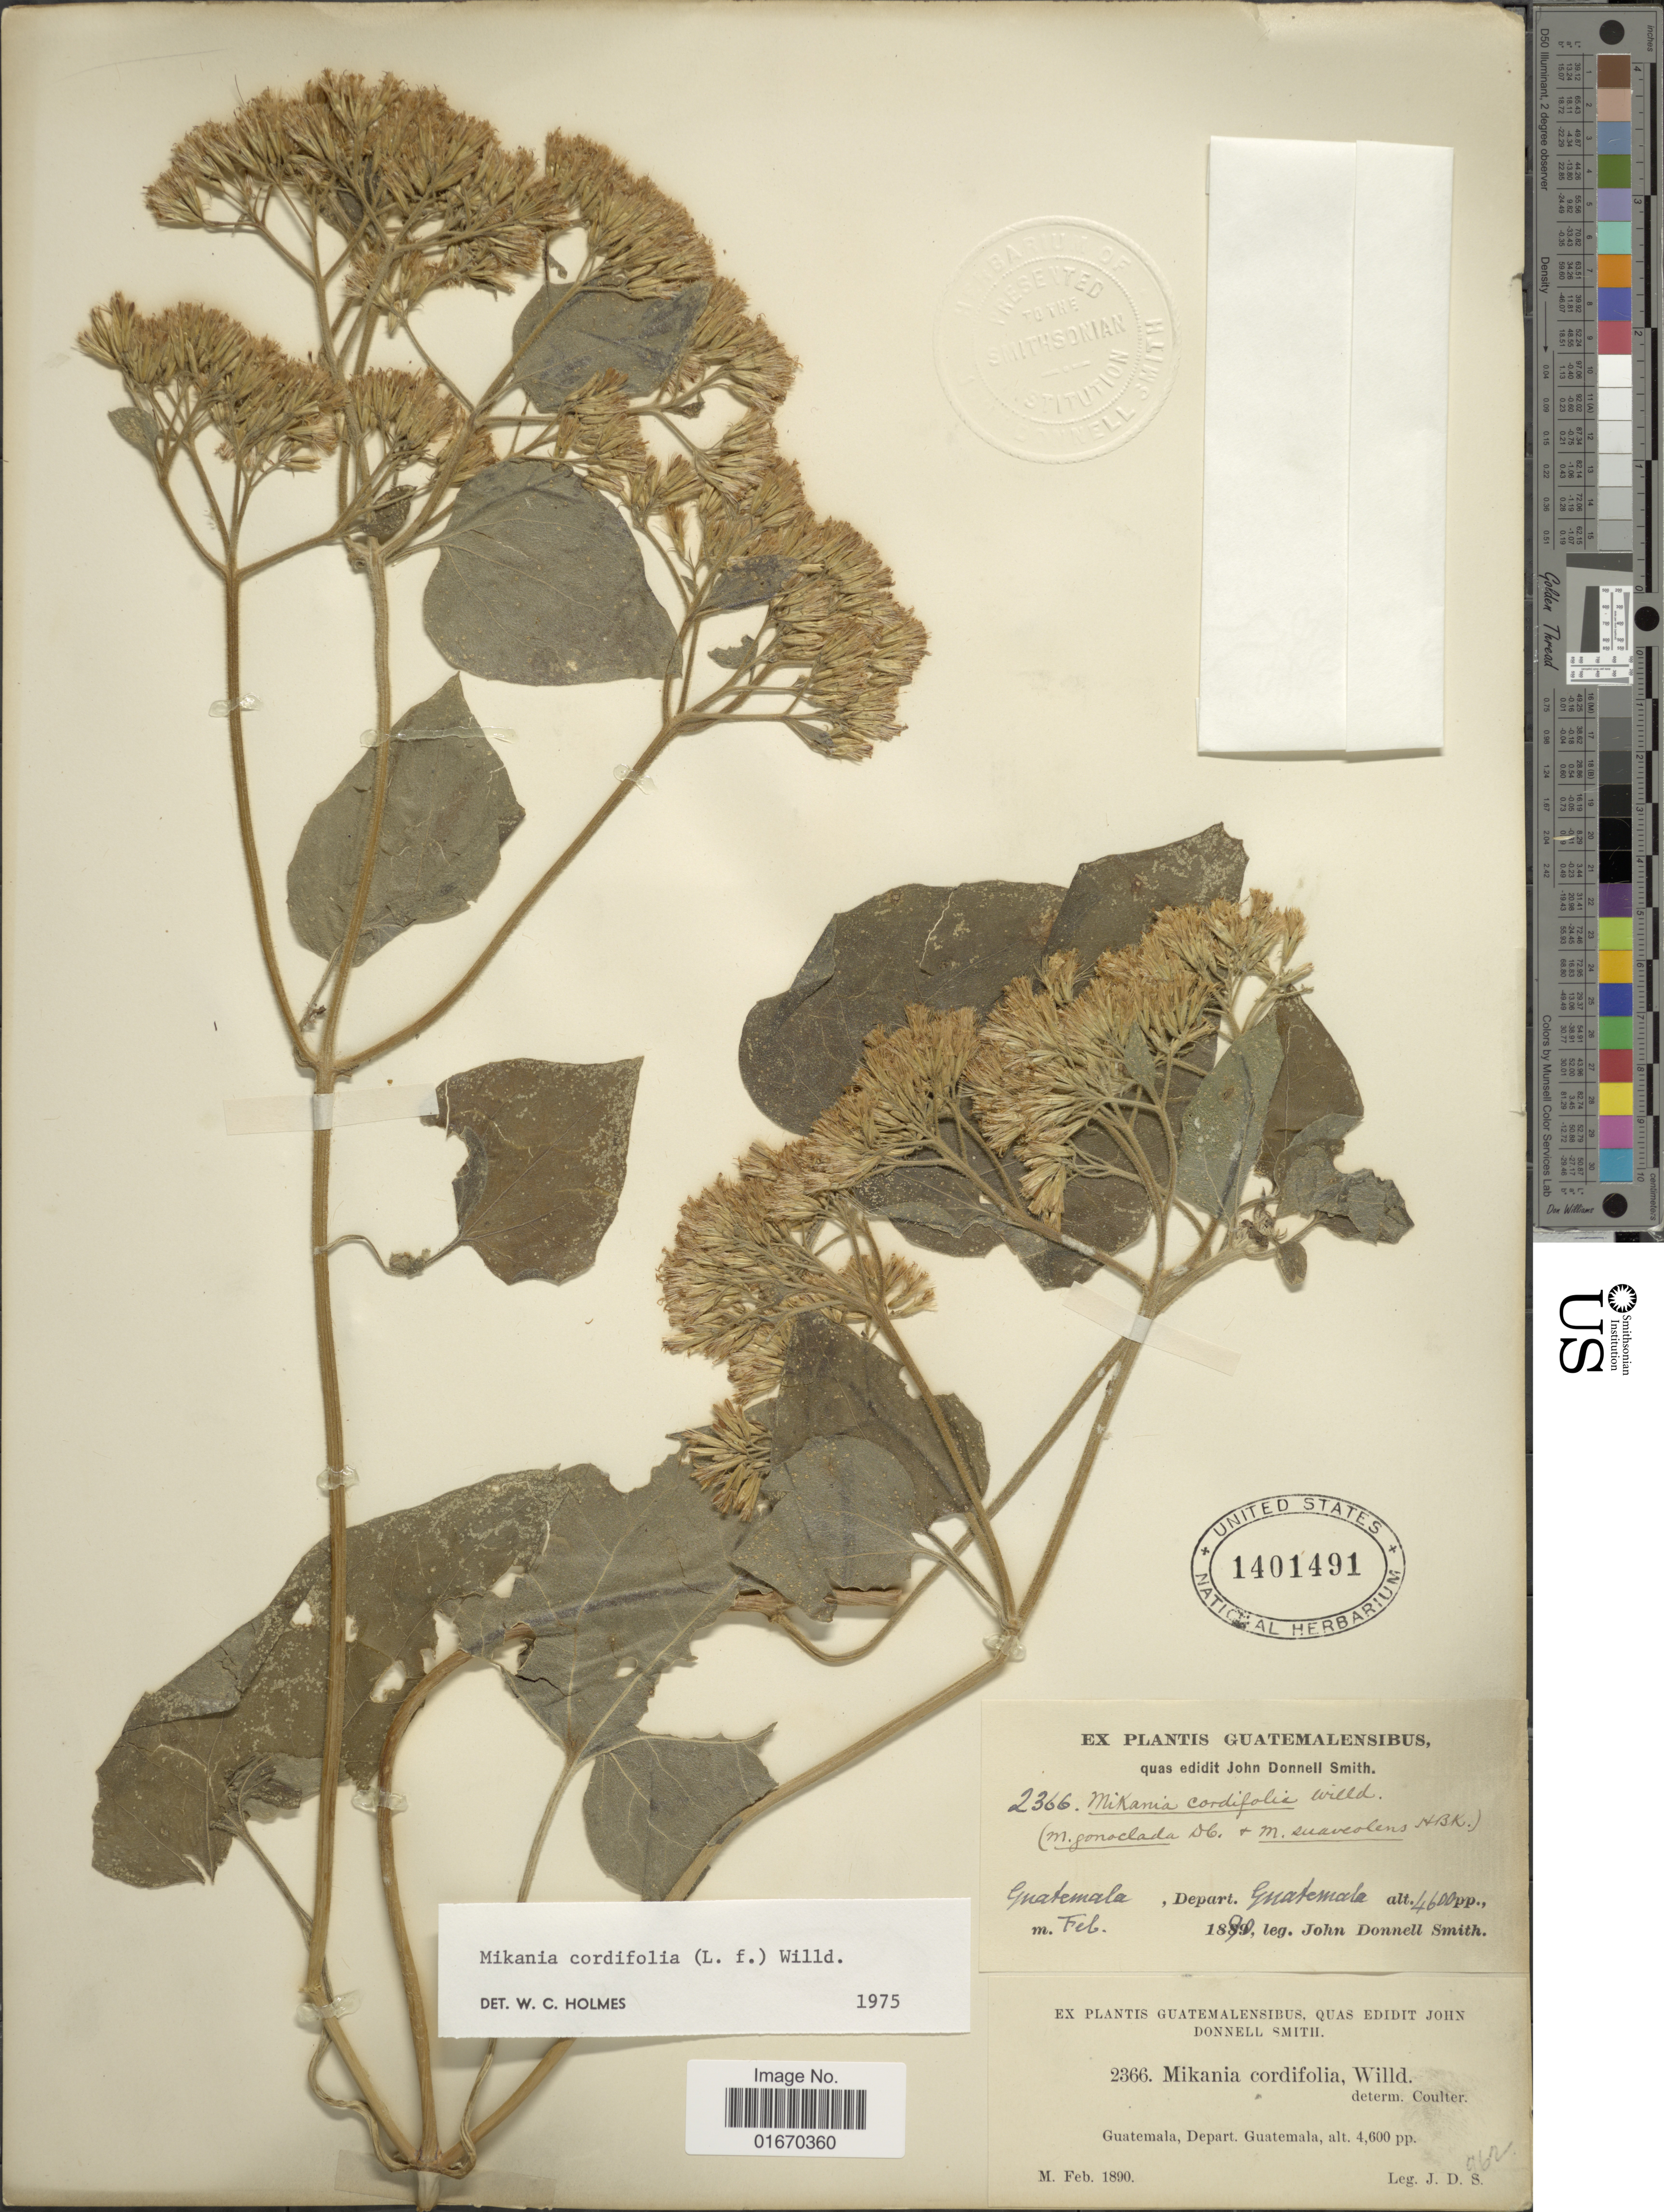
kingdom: Plantae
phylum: Tracheophyta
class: Magnoliopsida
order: Asterales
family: Asteraceae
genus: Mikania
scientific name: Mikania cordifolia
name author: Kunth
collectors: J. Donnell Smith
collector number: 2366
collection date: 1890-02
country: Guatemala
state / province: Guatemala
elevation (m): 1402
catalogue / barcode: US 1401491